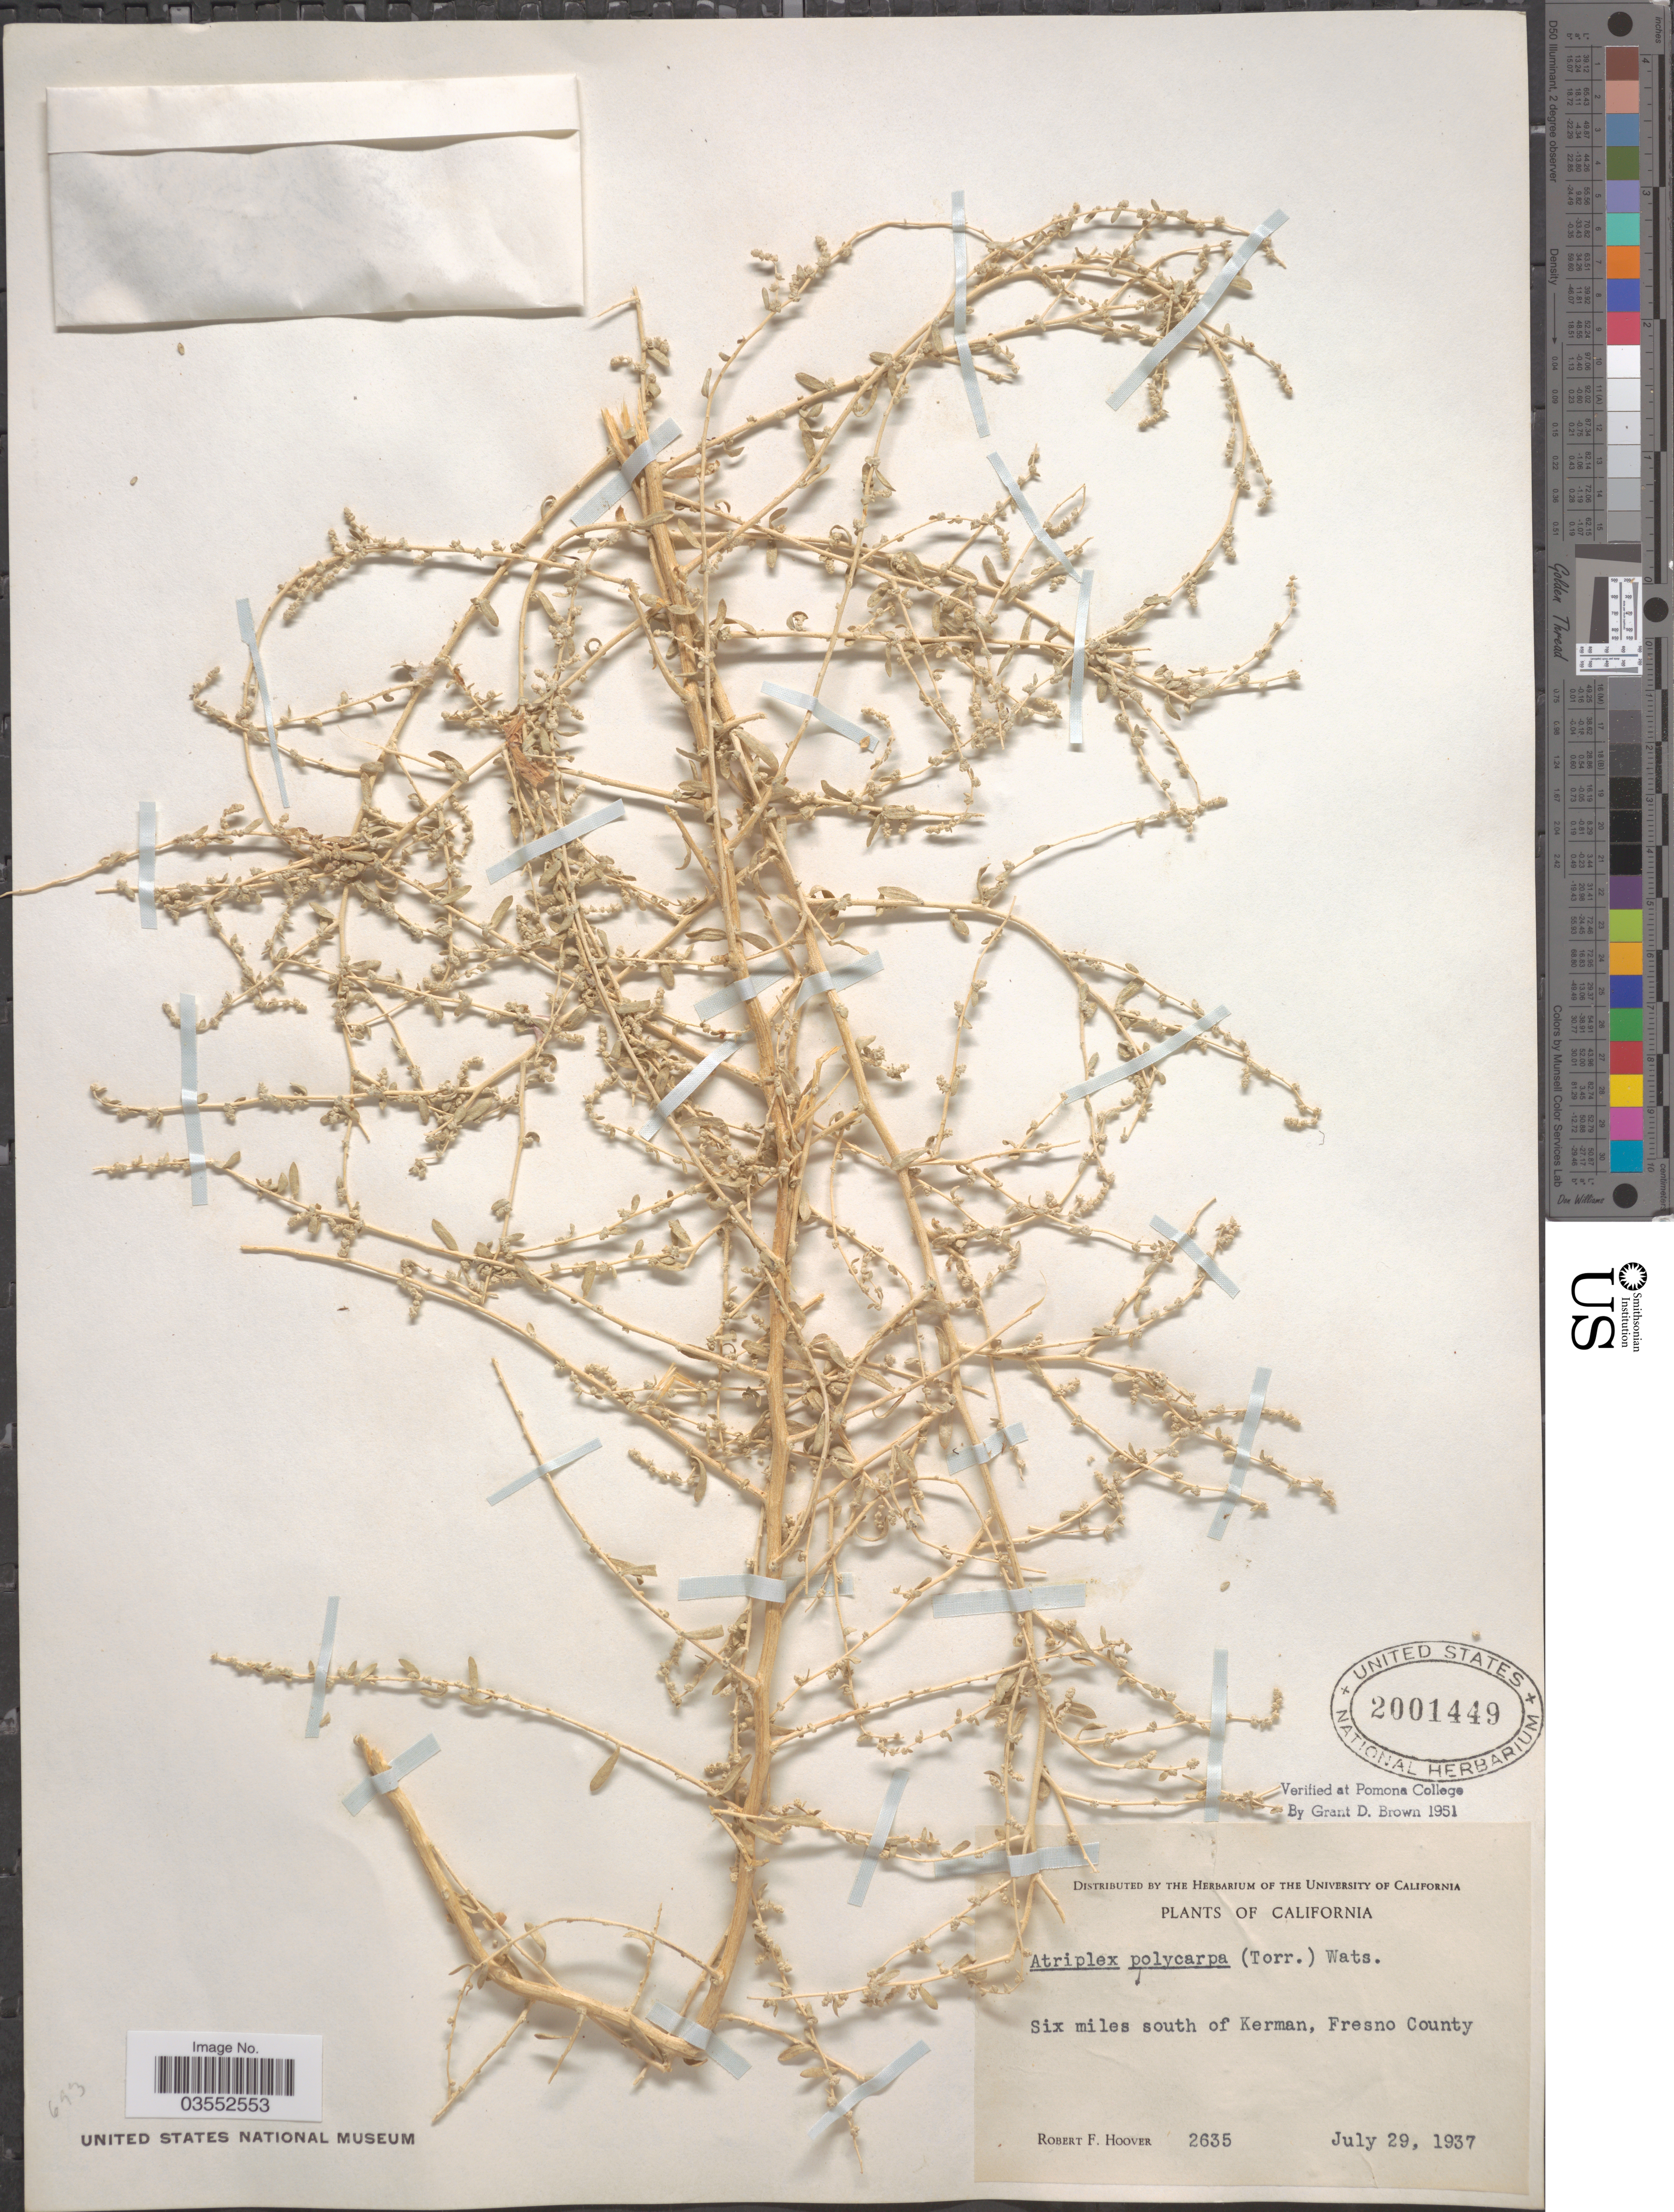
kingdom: Plantae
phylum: Tracheophyta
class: Magnoliopsida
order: Caryophyllales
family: Amaranthaceae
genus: Atriplex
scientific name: Atriplex polycarpa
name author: (Torr.) S. Watson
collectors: R. F. Hoover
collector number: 2635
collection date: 1937-07-29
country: United States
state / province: California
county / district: Fresno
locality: Six miles south of Kerman, Fresno County.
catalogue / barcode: US 2001449